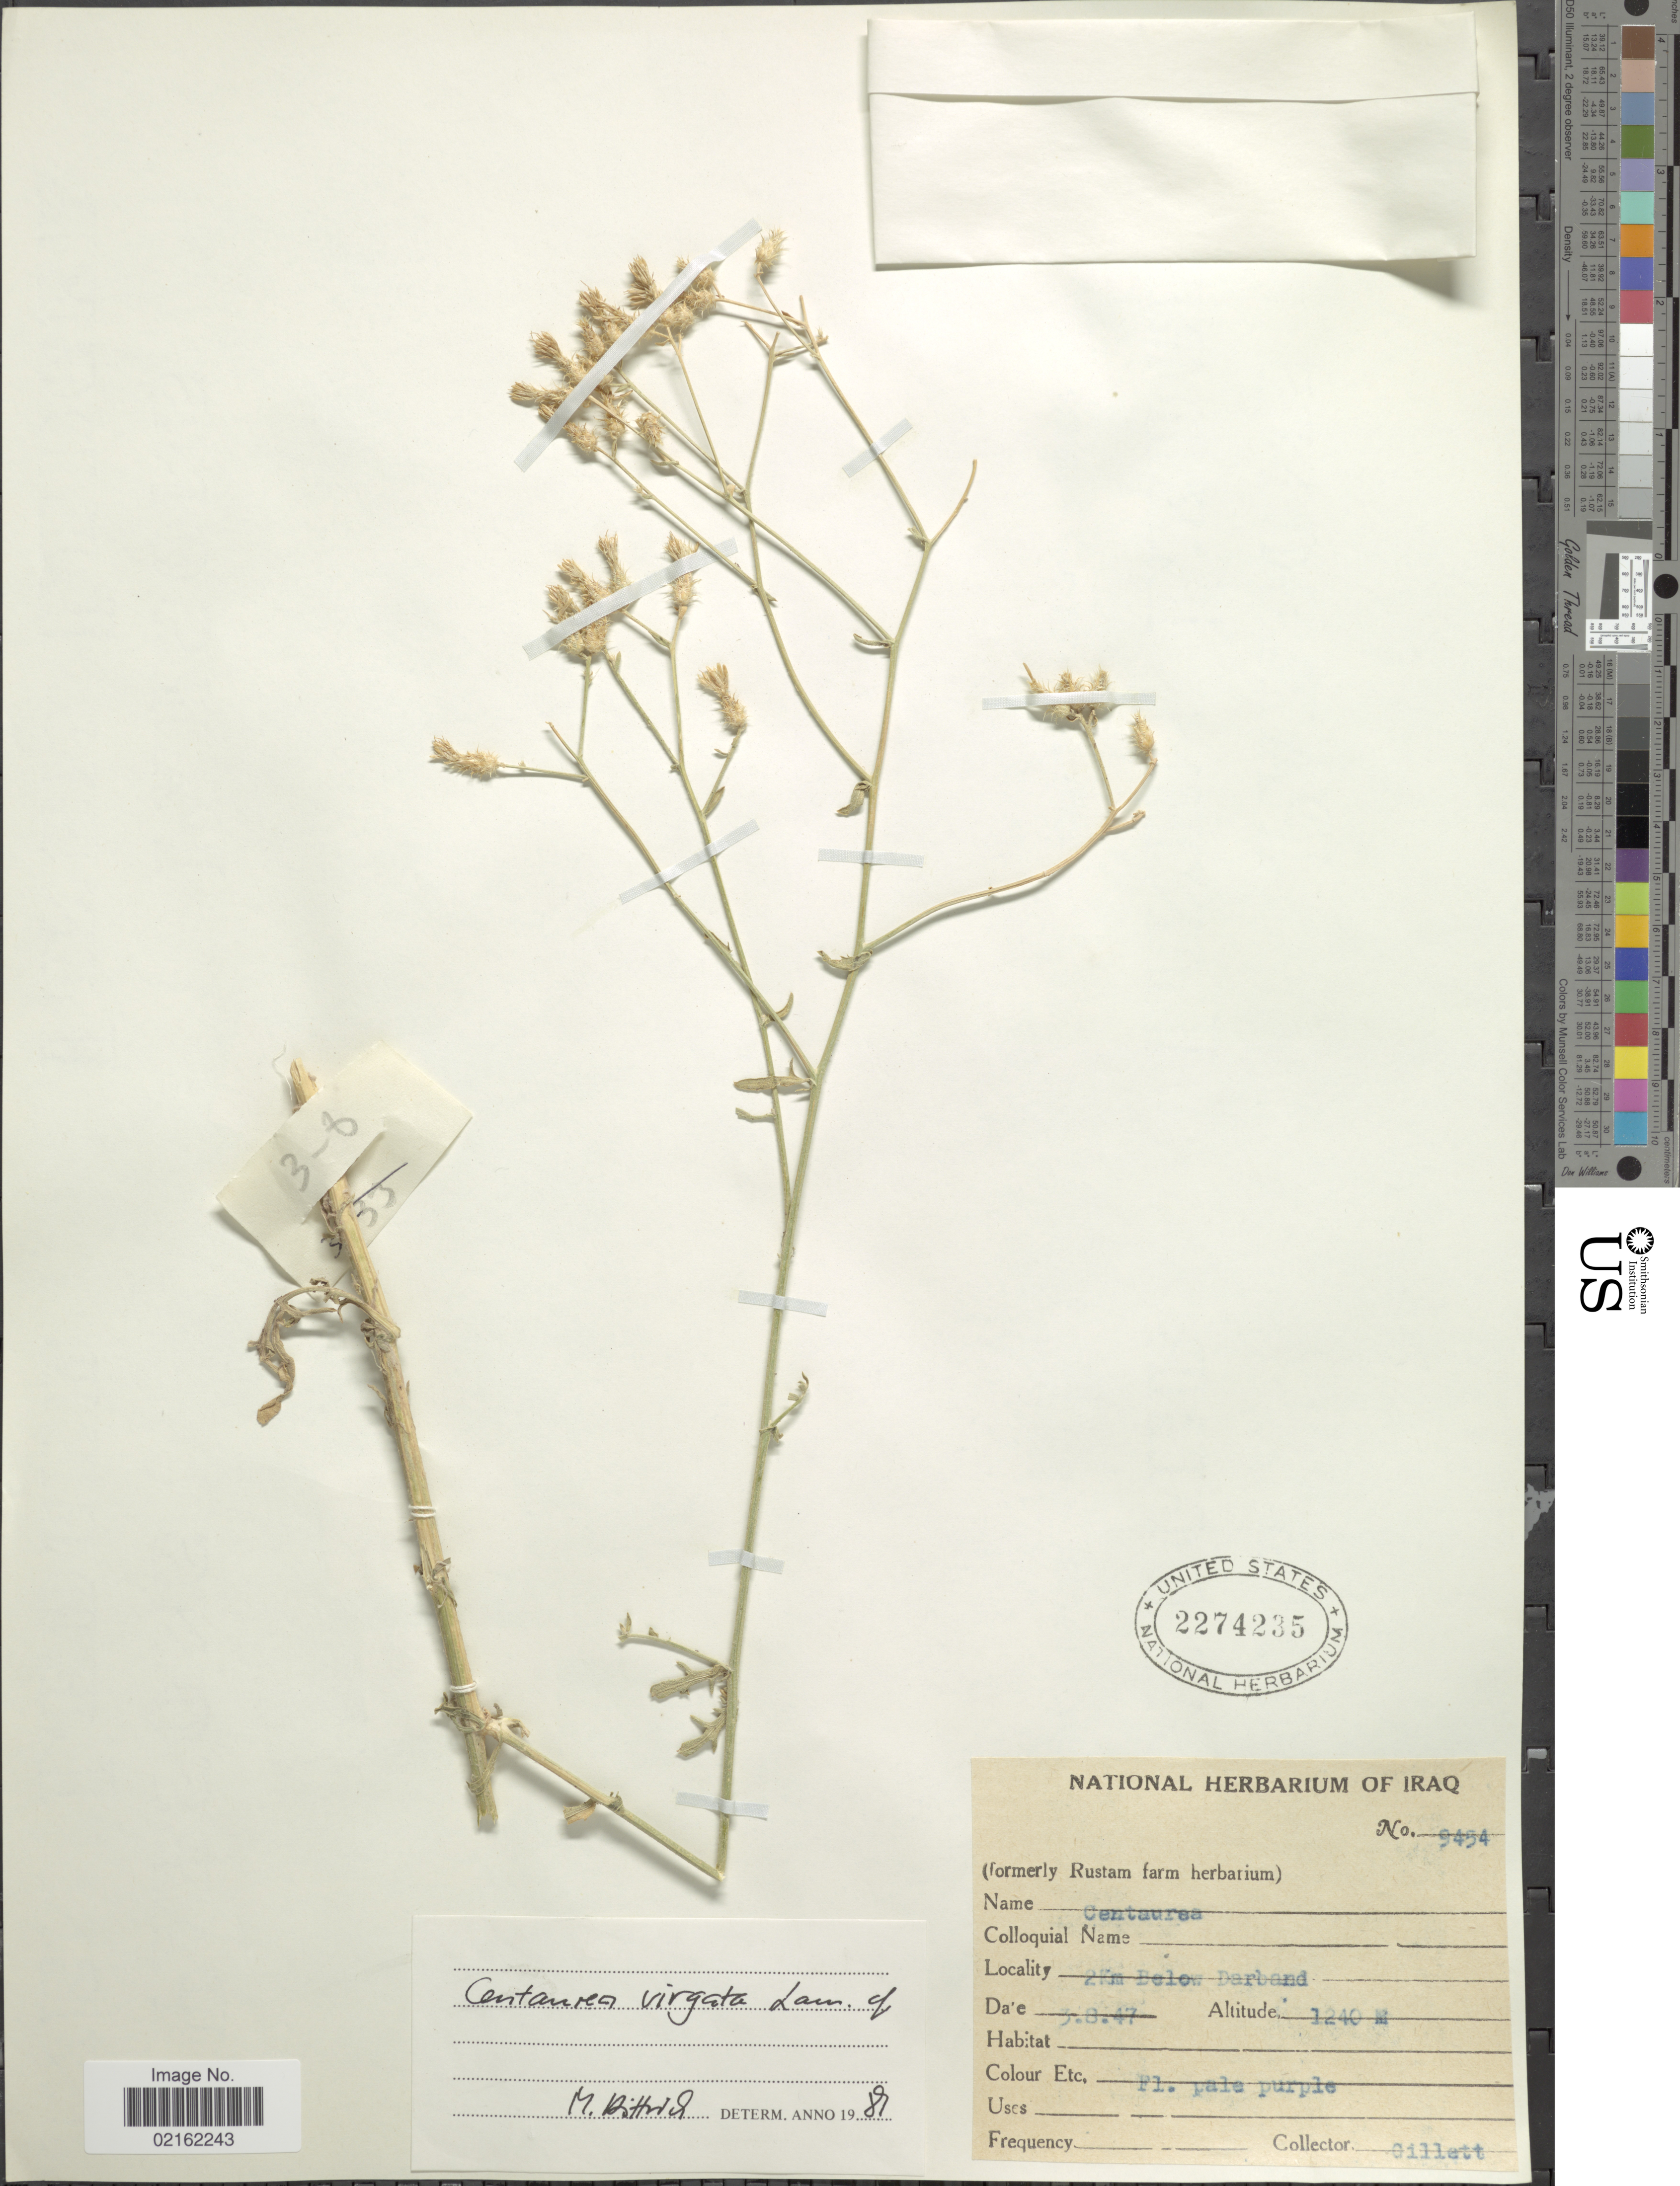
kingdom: Plantae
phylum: Tracheophyta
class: Magnoliopsida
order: Asterales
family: Asteraceae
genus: Centaurea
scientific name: Centaurea virgata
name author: Lam.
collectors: Gillett, --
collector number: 9454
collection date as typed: Transcribed d/m/y: 3/8/47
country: Iran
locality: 2 km below Darband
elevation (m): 1240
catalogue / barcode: US 2274235